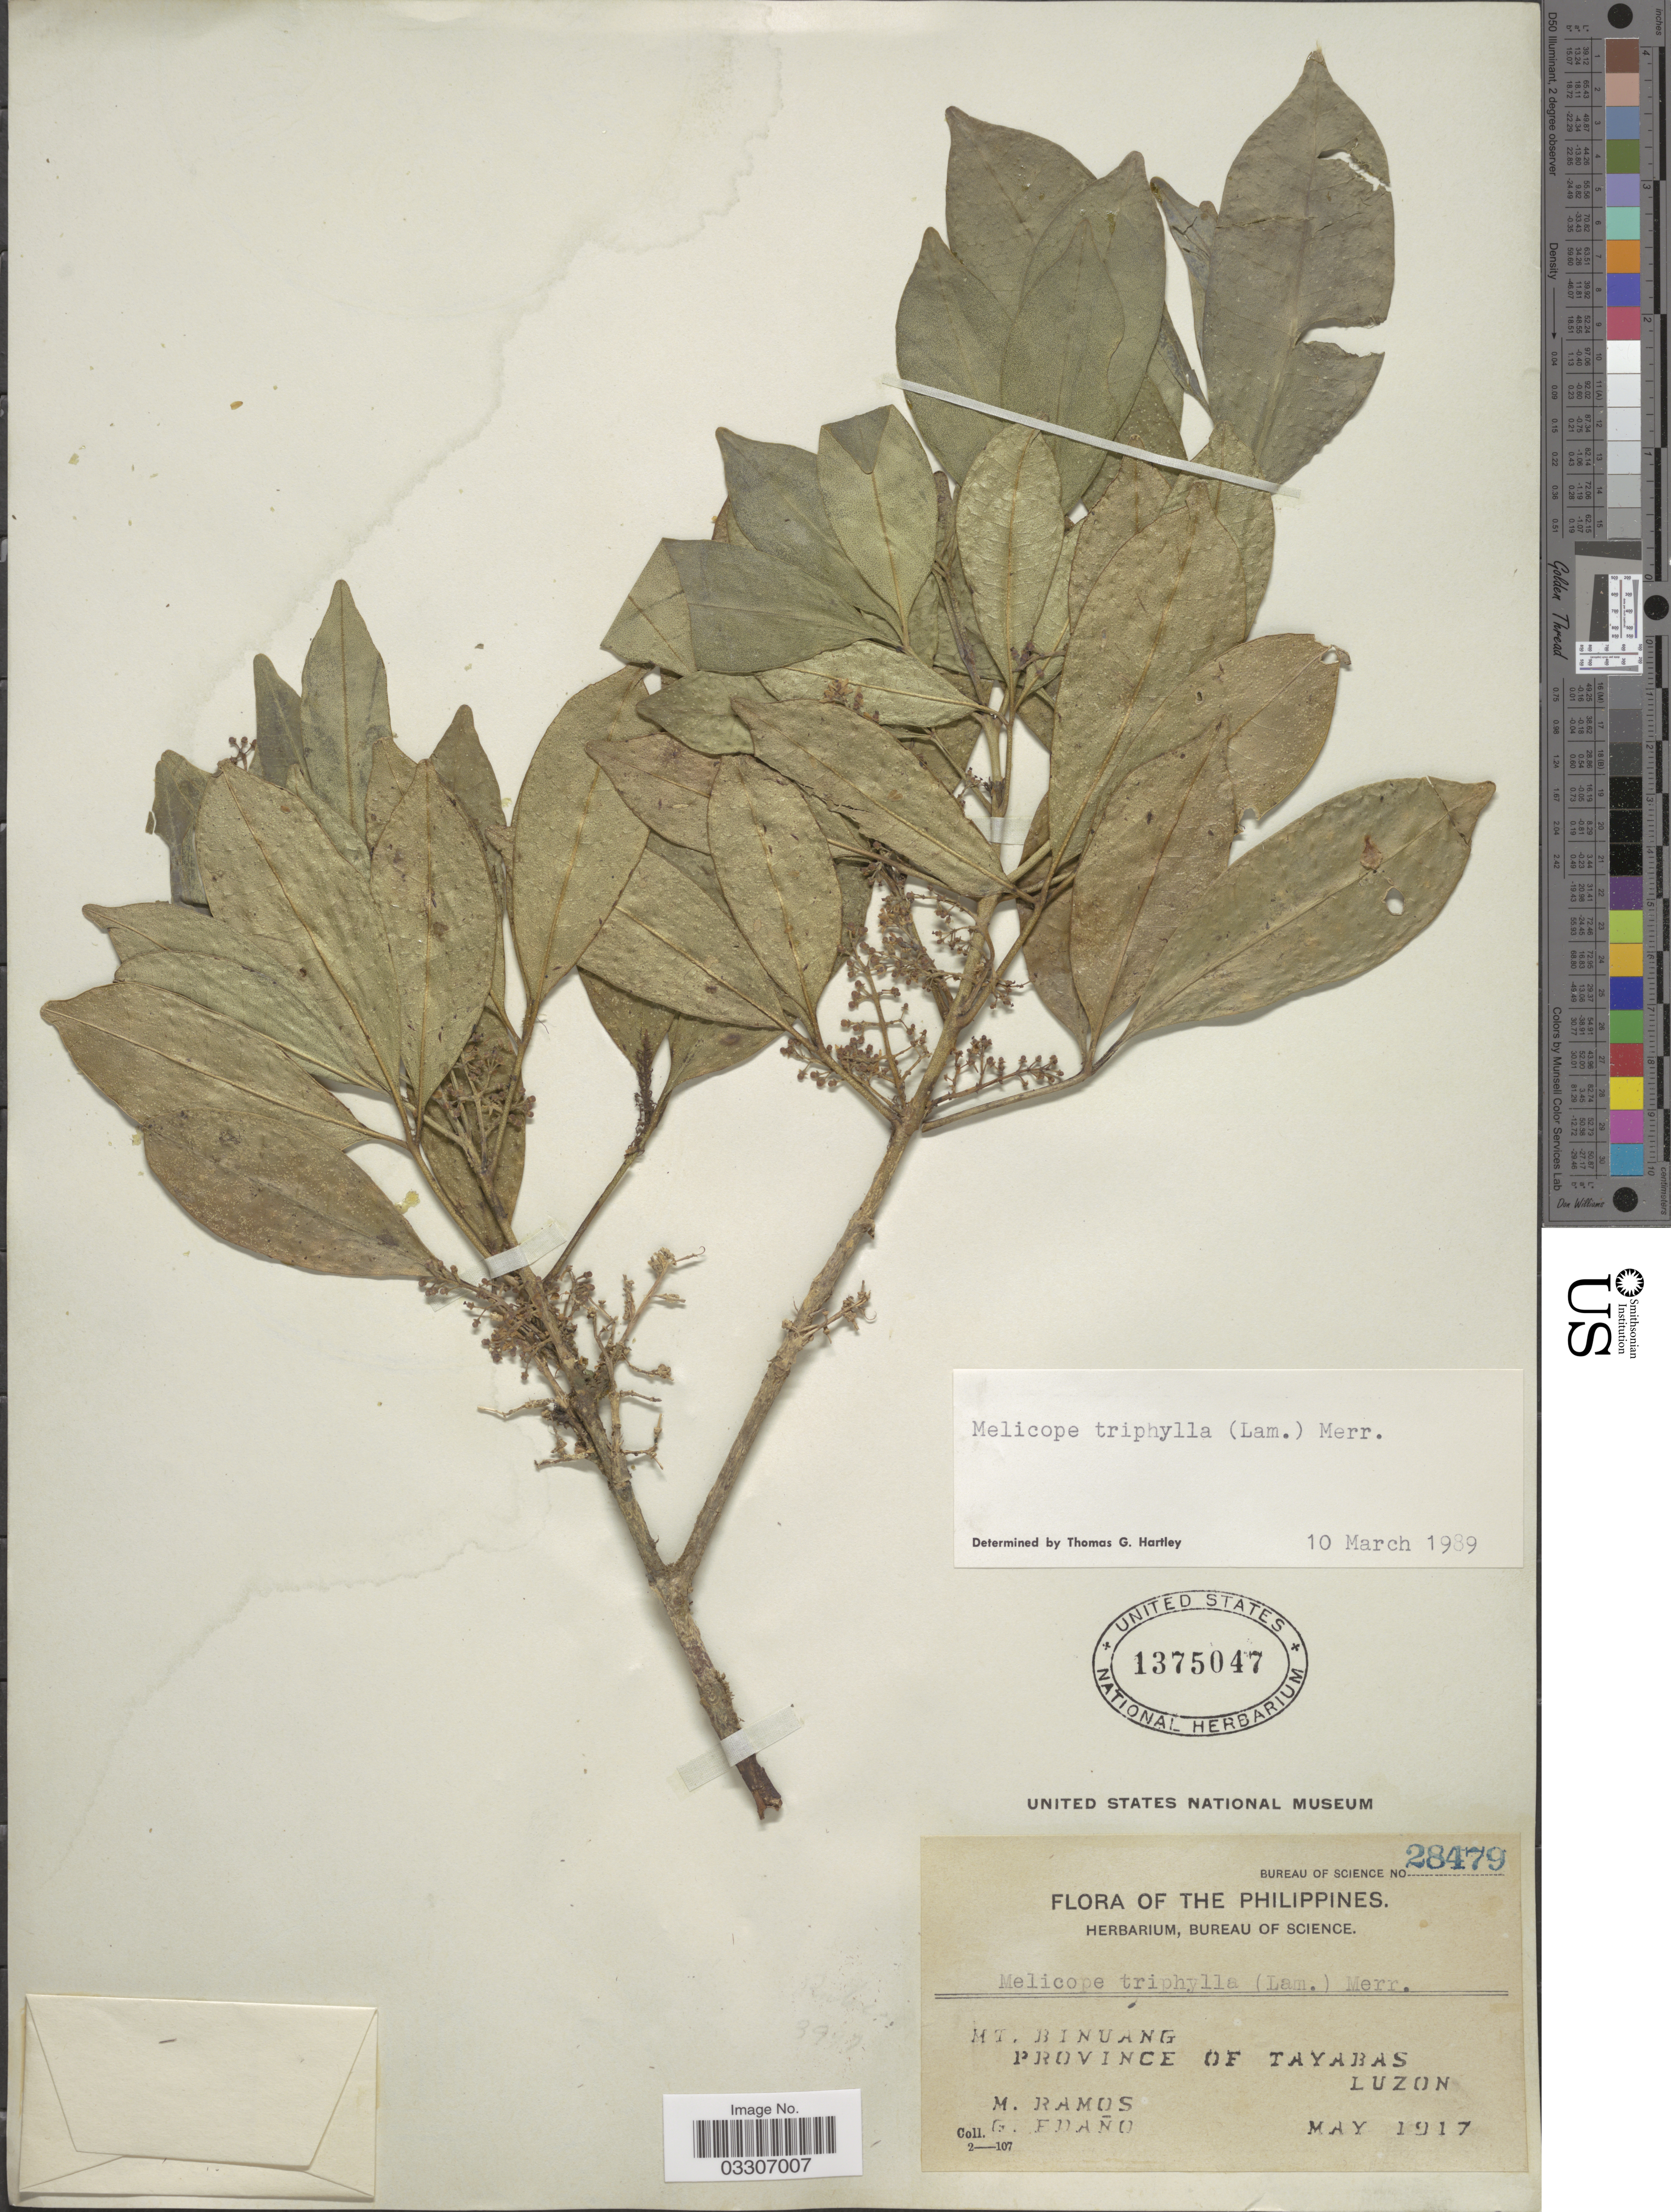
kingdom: Plantae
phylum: Tracheophyta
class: Magnoliopsida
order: Sapindales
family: Rutaceae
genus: Melicope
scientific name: Melicope triphylla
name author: (Lam.) Merr.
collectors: M. Ramos & G. Edaño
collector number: Bureau of Science 28479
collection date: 1917-05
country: Philippines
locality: Mt. Binuang, Province of Tayabas, Luzon.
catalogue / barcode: US 1375047